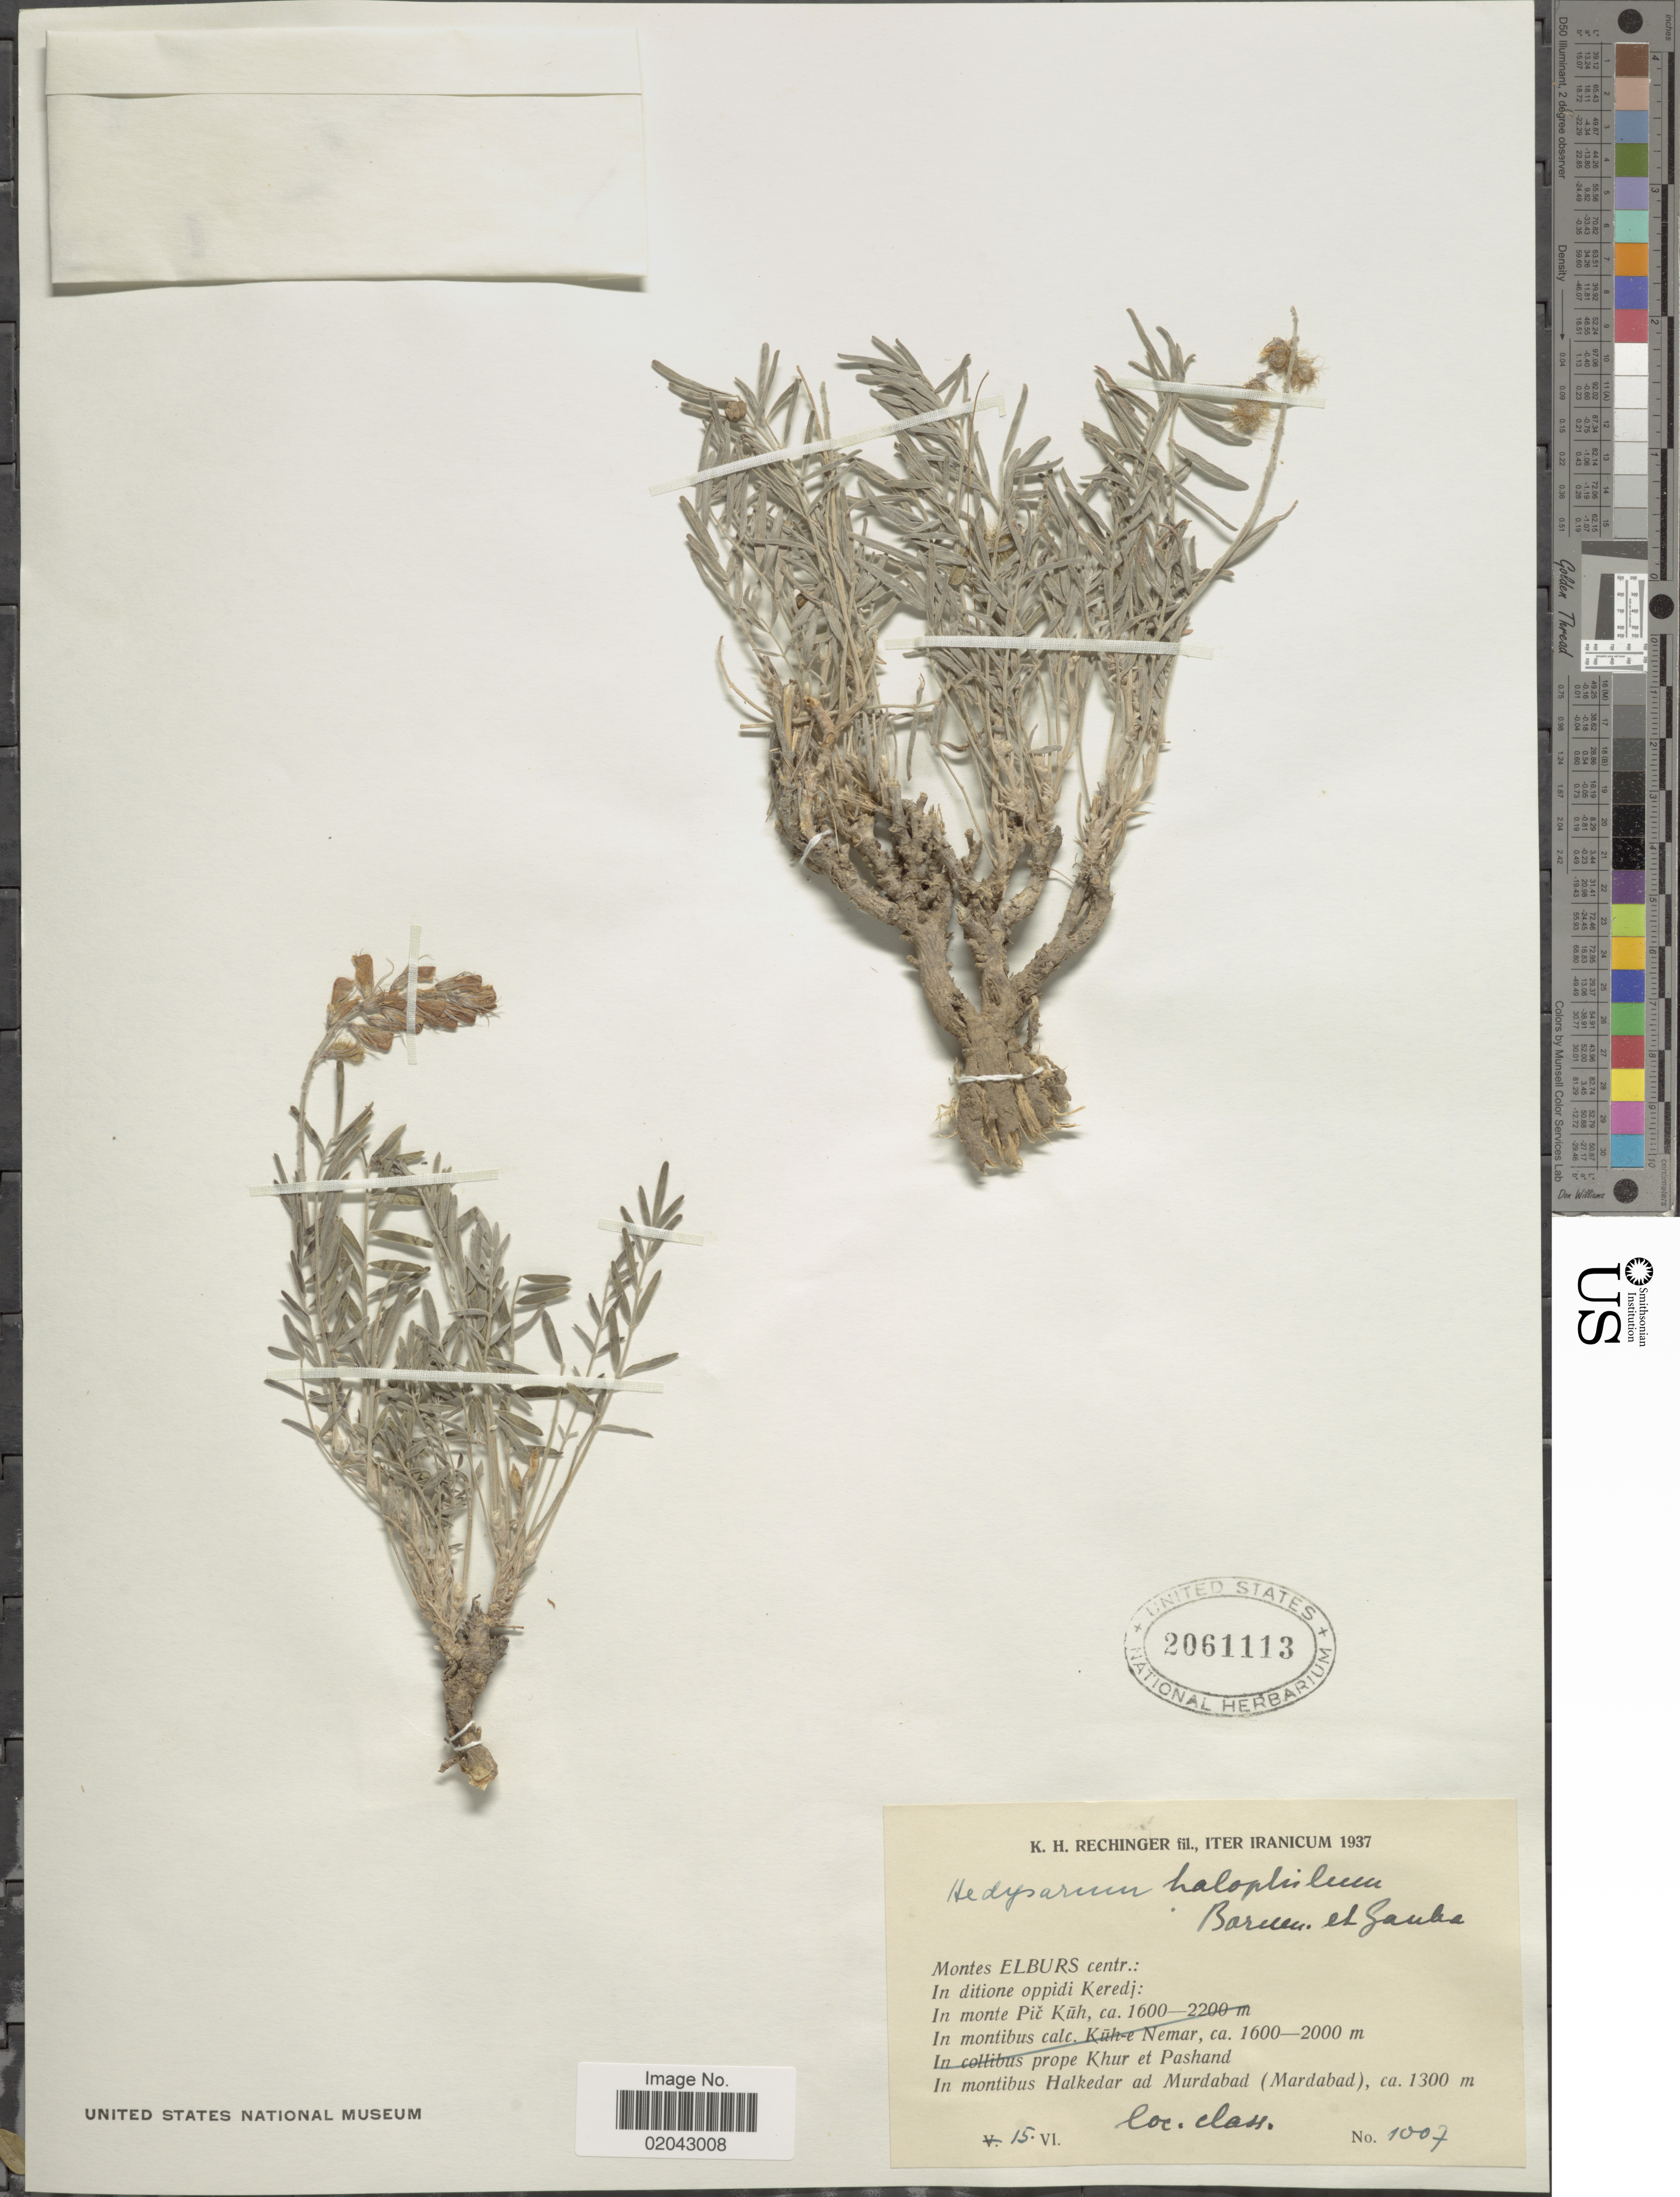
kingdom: Plantae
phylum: Tracheophyta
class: Magnoliopsida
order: Fabales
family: Fabaceae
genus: Hedysarum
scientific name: Hedysarum halophilum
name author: Bornm. & Gauba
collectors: K. H. Rechinger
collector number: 1007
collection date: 1937-06-15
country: Iran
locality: Montes Elburs centr.: in ditione oppidi Keredj, In montibus Halkedar ad Murdabad (Mardabad)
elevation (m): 1300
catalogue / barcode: US 2061113